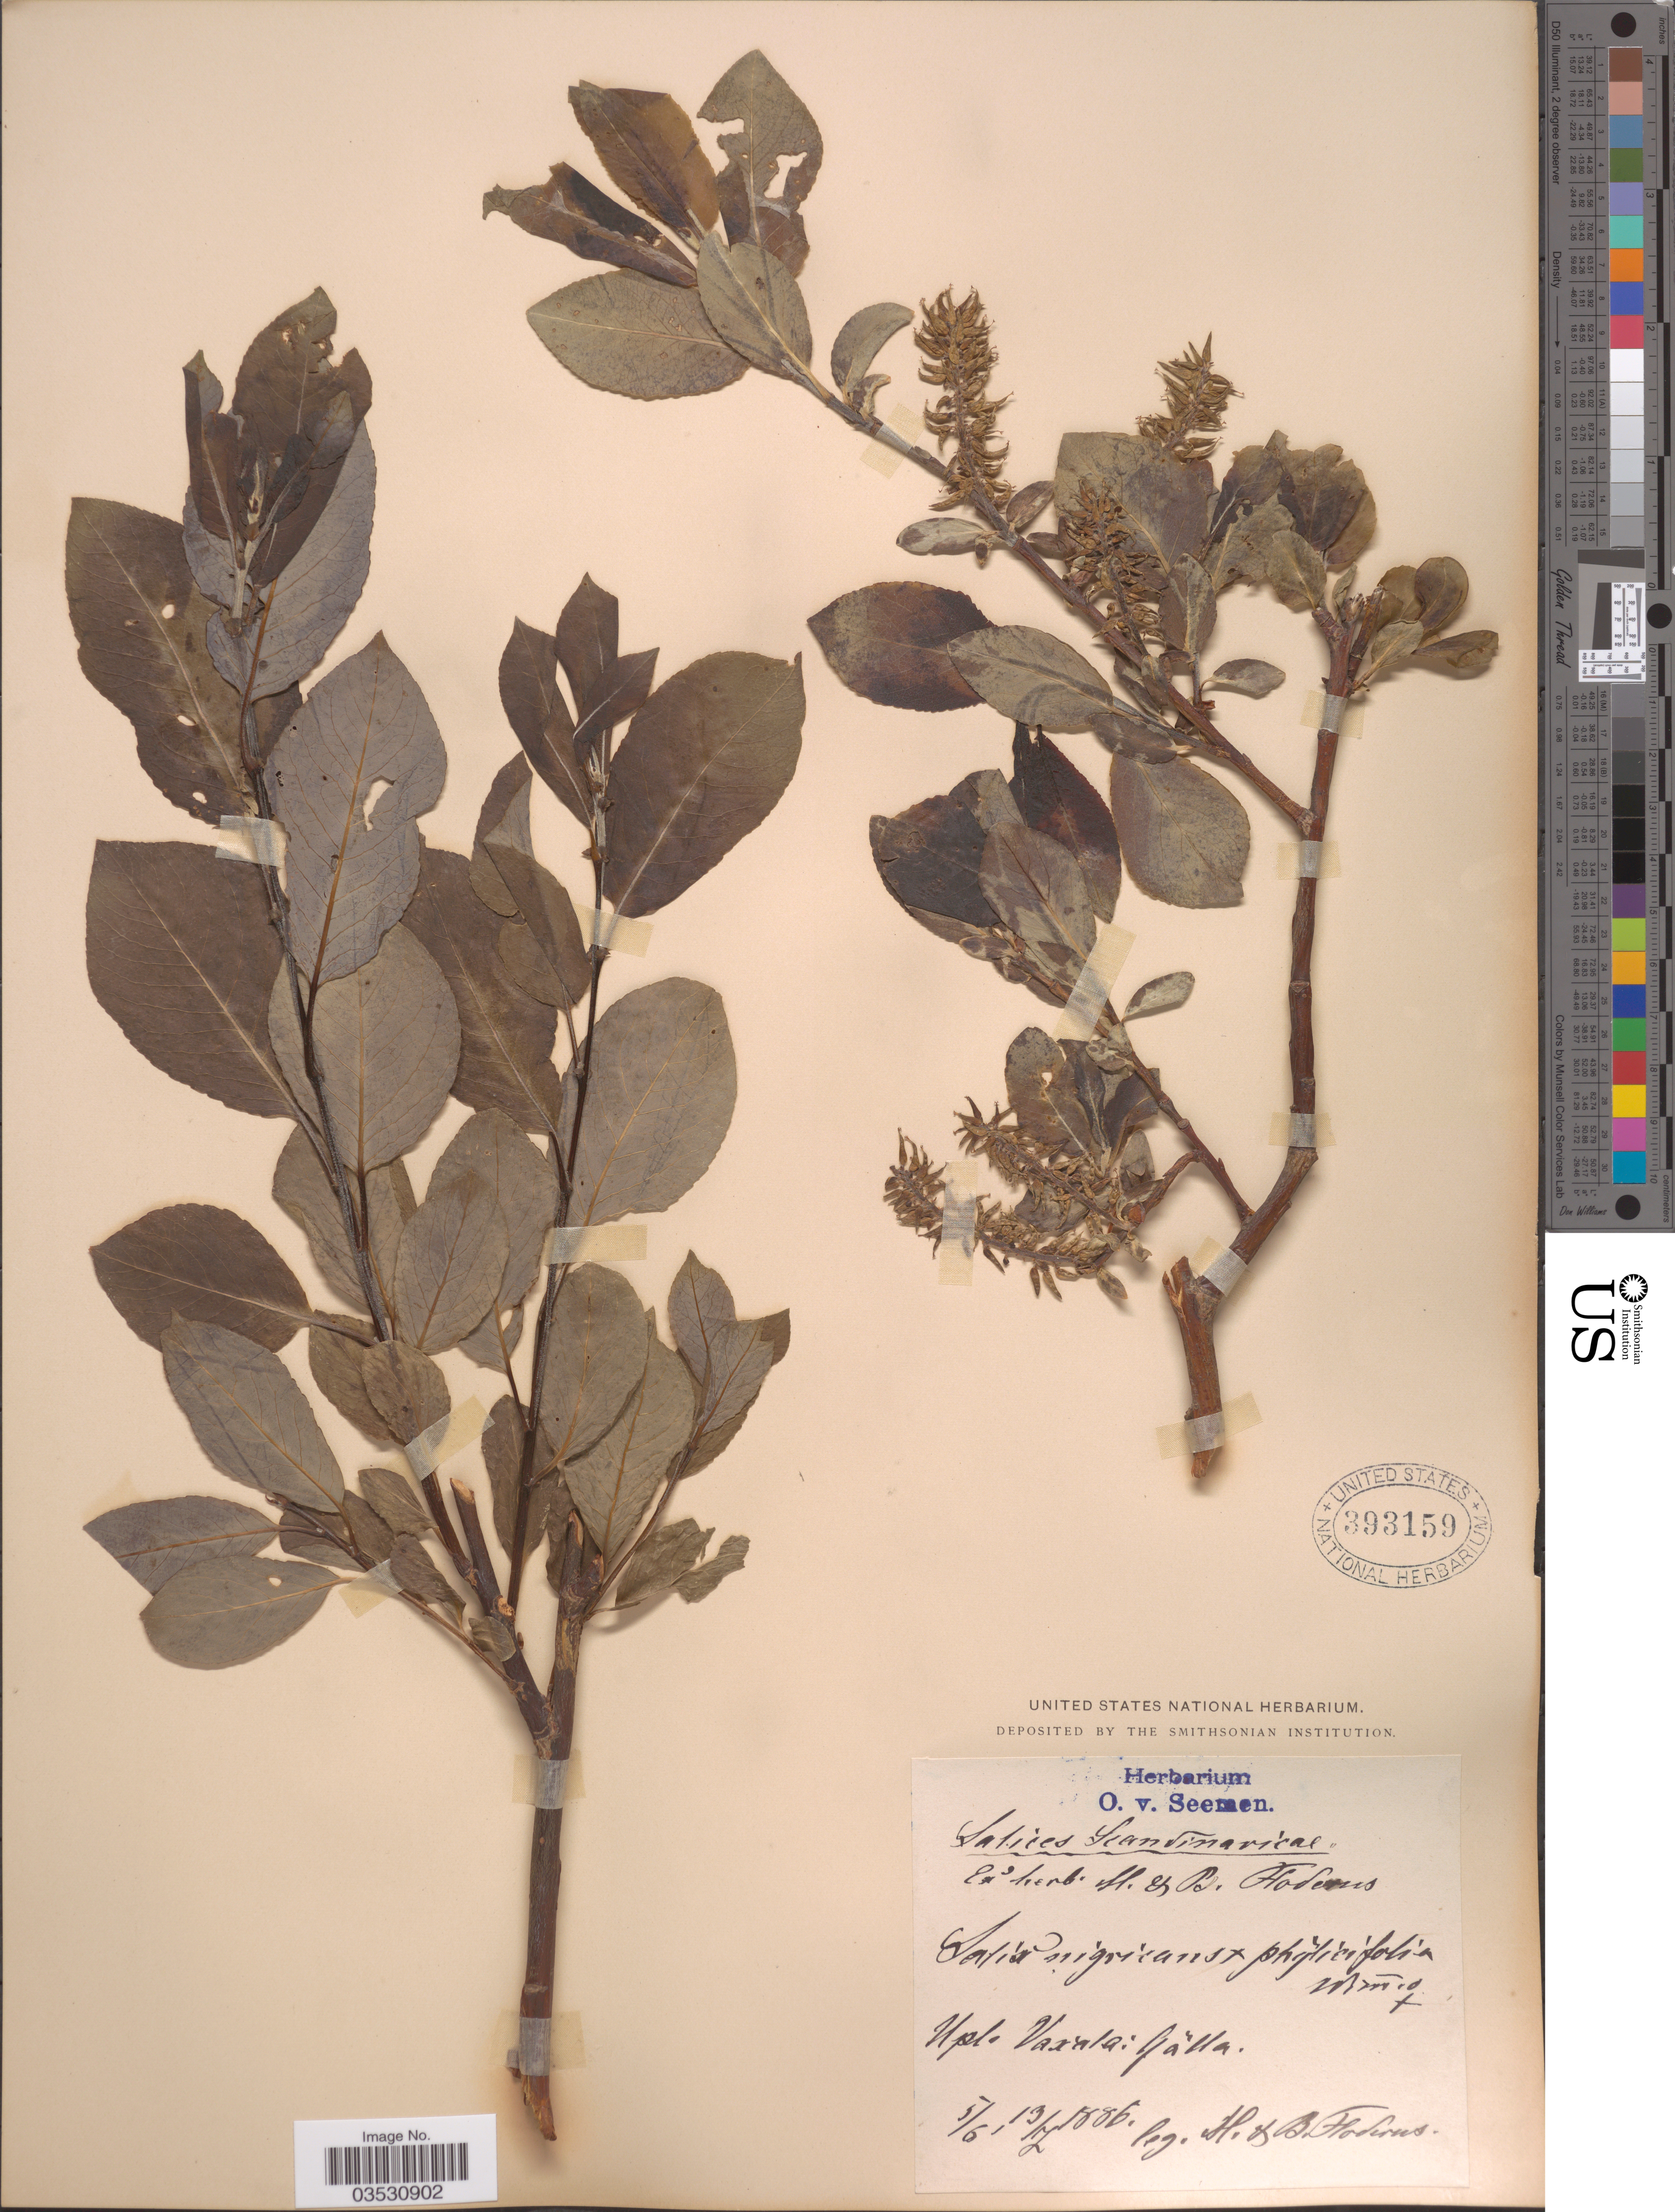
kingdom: Plantae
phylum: Tracheophyta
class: Magnoliopsida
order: Malpighiales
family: Salicaceae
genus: Salix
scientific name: Salix nigricans x S. phylicifolia L.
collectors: M. Floderus & B. G. O. Floderus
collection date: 1886-06-05/1886-07-13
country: Sweden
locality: Scandinavicae. Upl. Vaxala [ = Vaksala] Gälla.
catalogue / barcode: US 393159